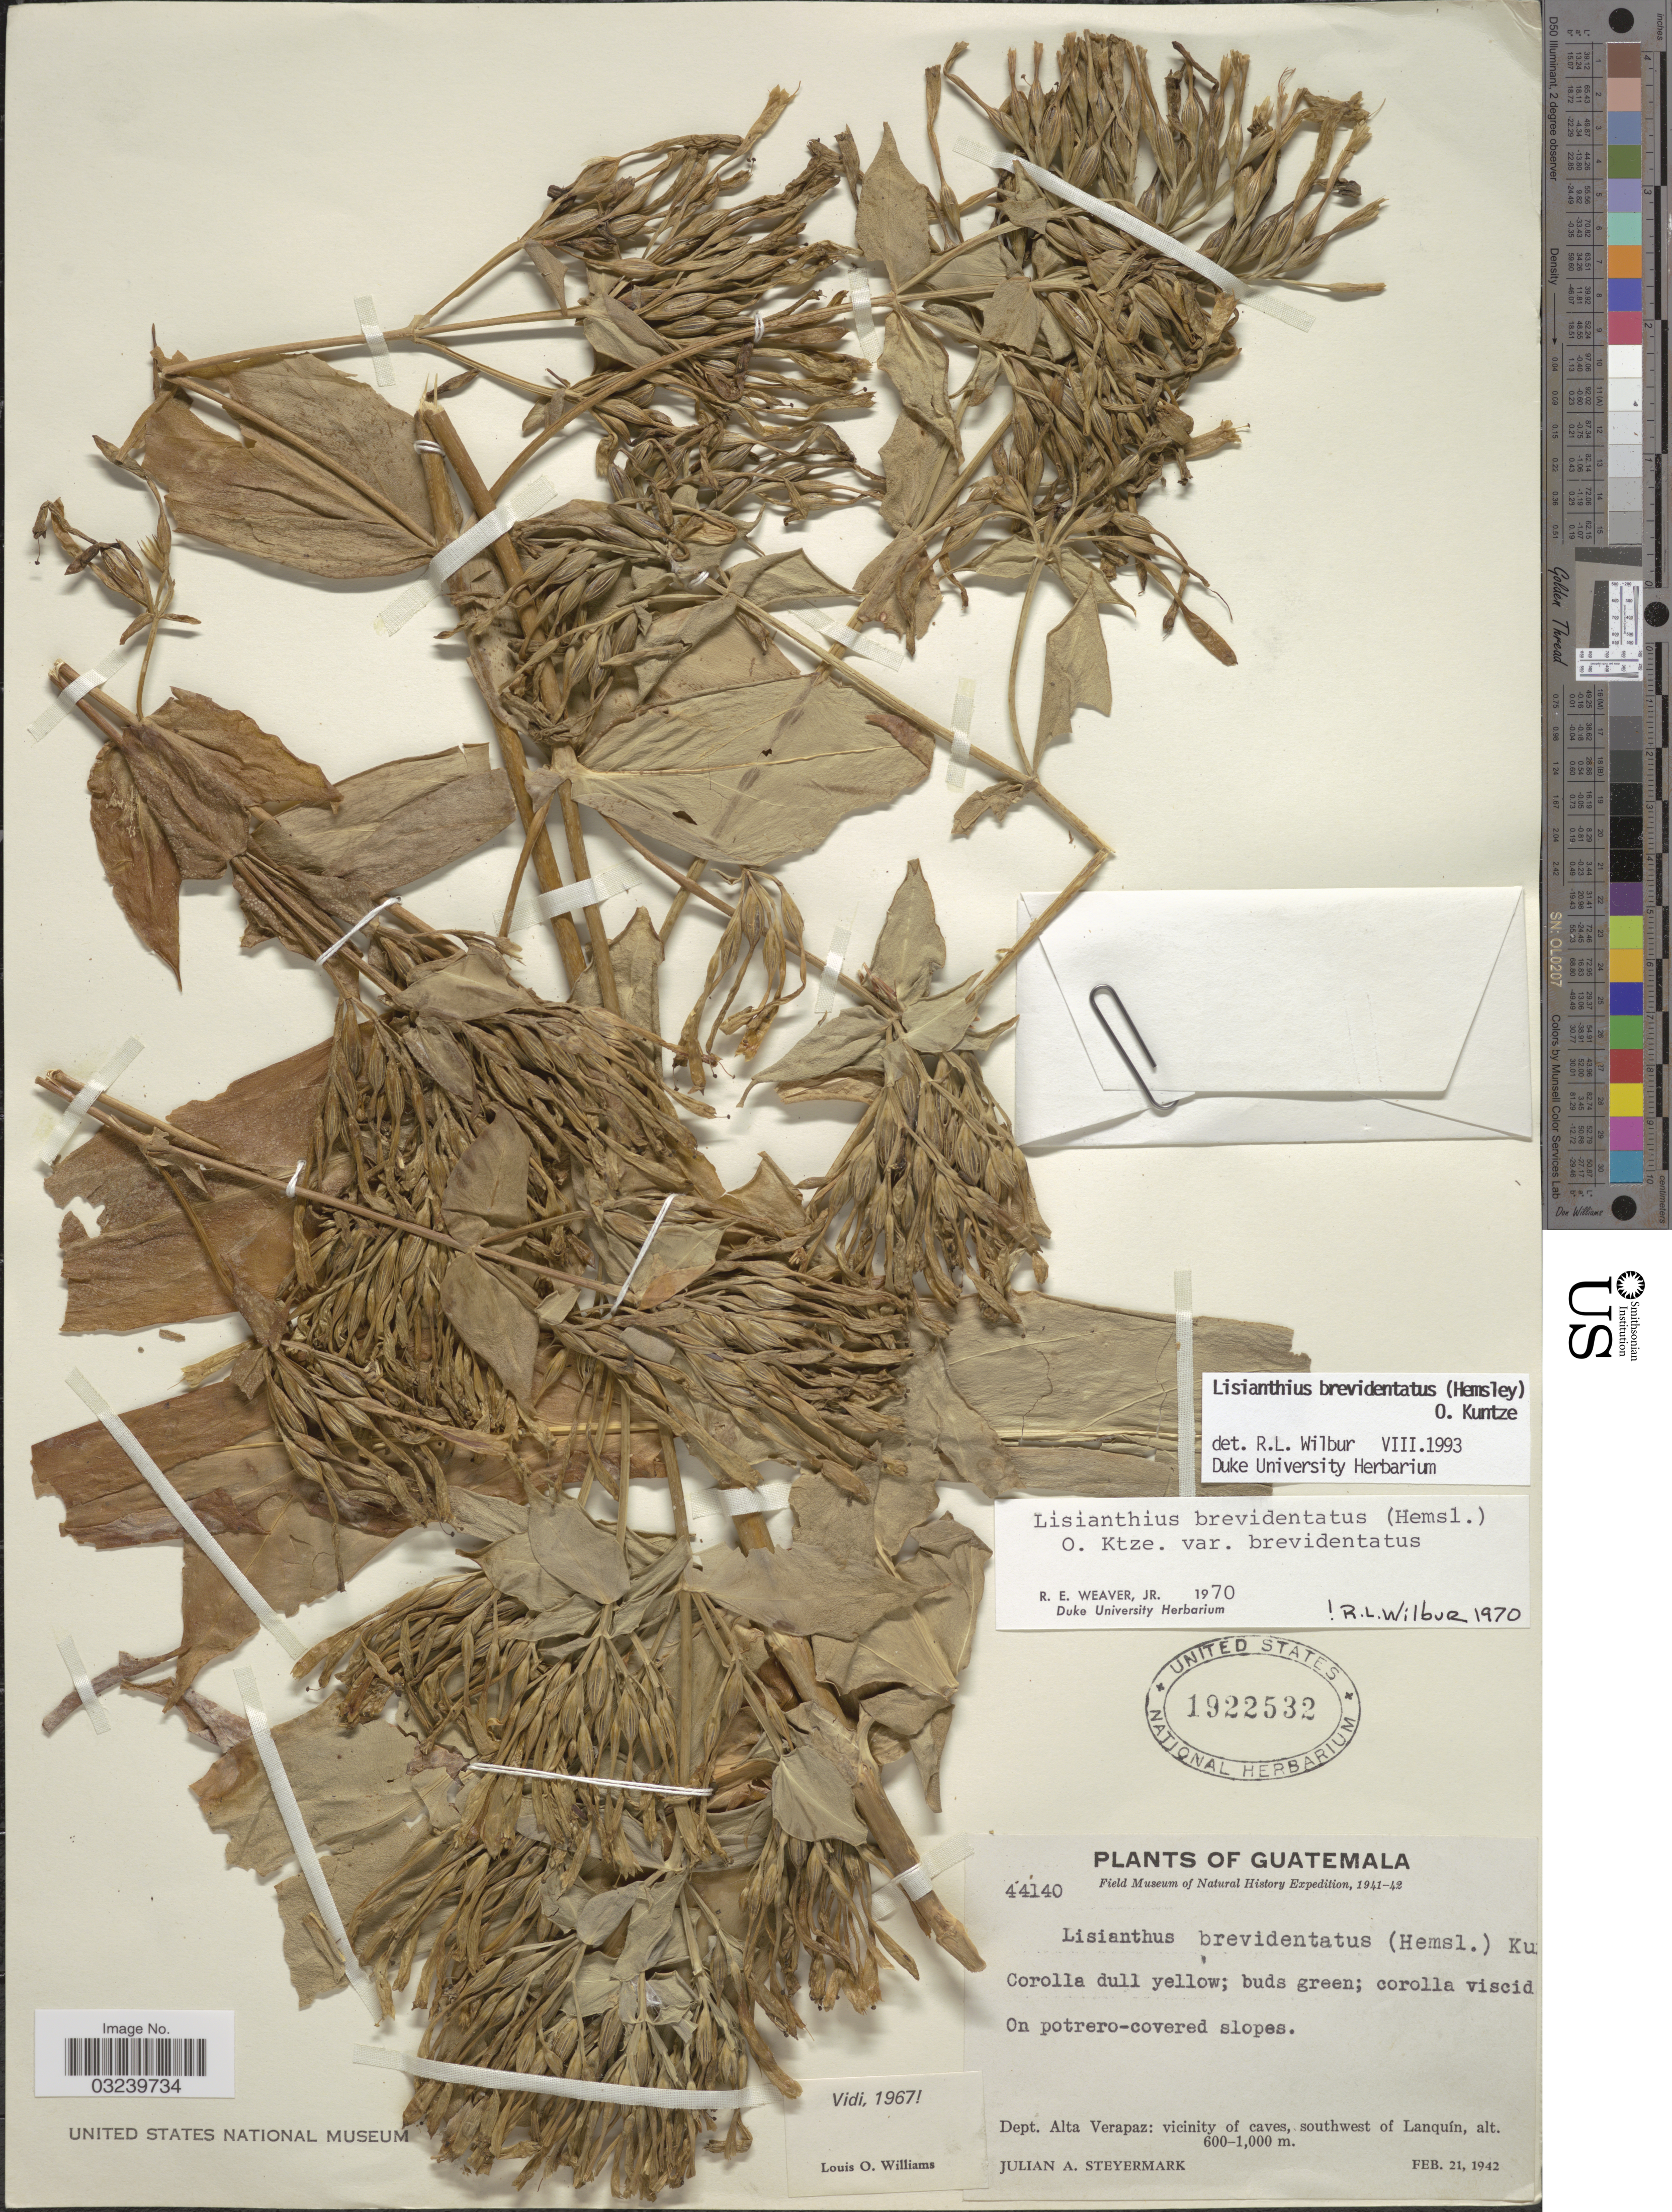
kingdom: Plantae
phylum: Tracheophyta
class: Magnoliopsida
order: Gentianales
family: Gentianaceae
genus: Lisianthius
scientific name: Lisianthius brevidentatus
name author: (Hemsl.) Kuntze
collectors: J. Steyermark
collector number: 44140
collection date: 1942-02-21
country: Guatemala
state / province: Alta Verapaz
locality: Dept. Alta Verapaz: vicinity of caves, southwest of Lanquín.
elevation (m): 600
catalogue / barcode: US 1922532